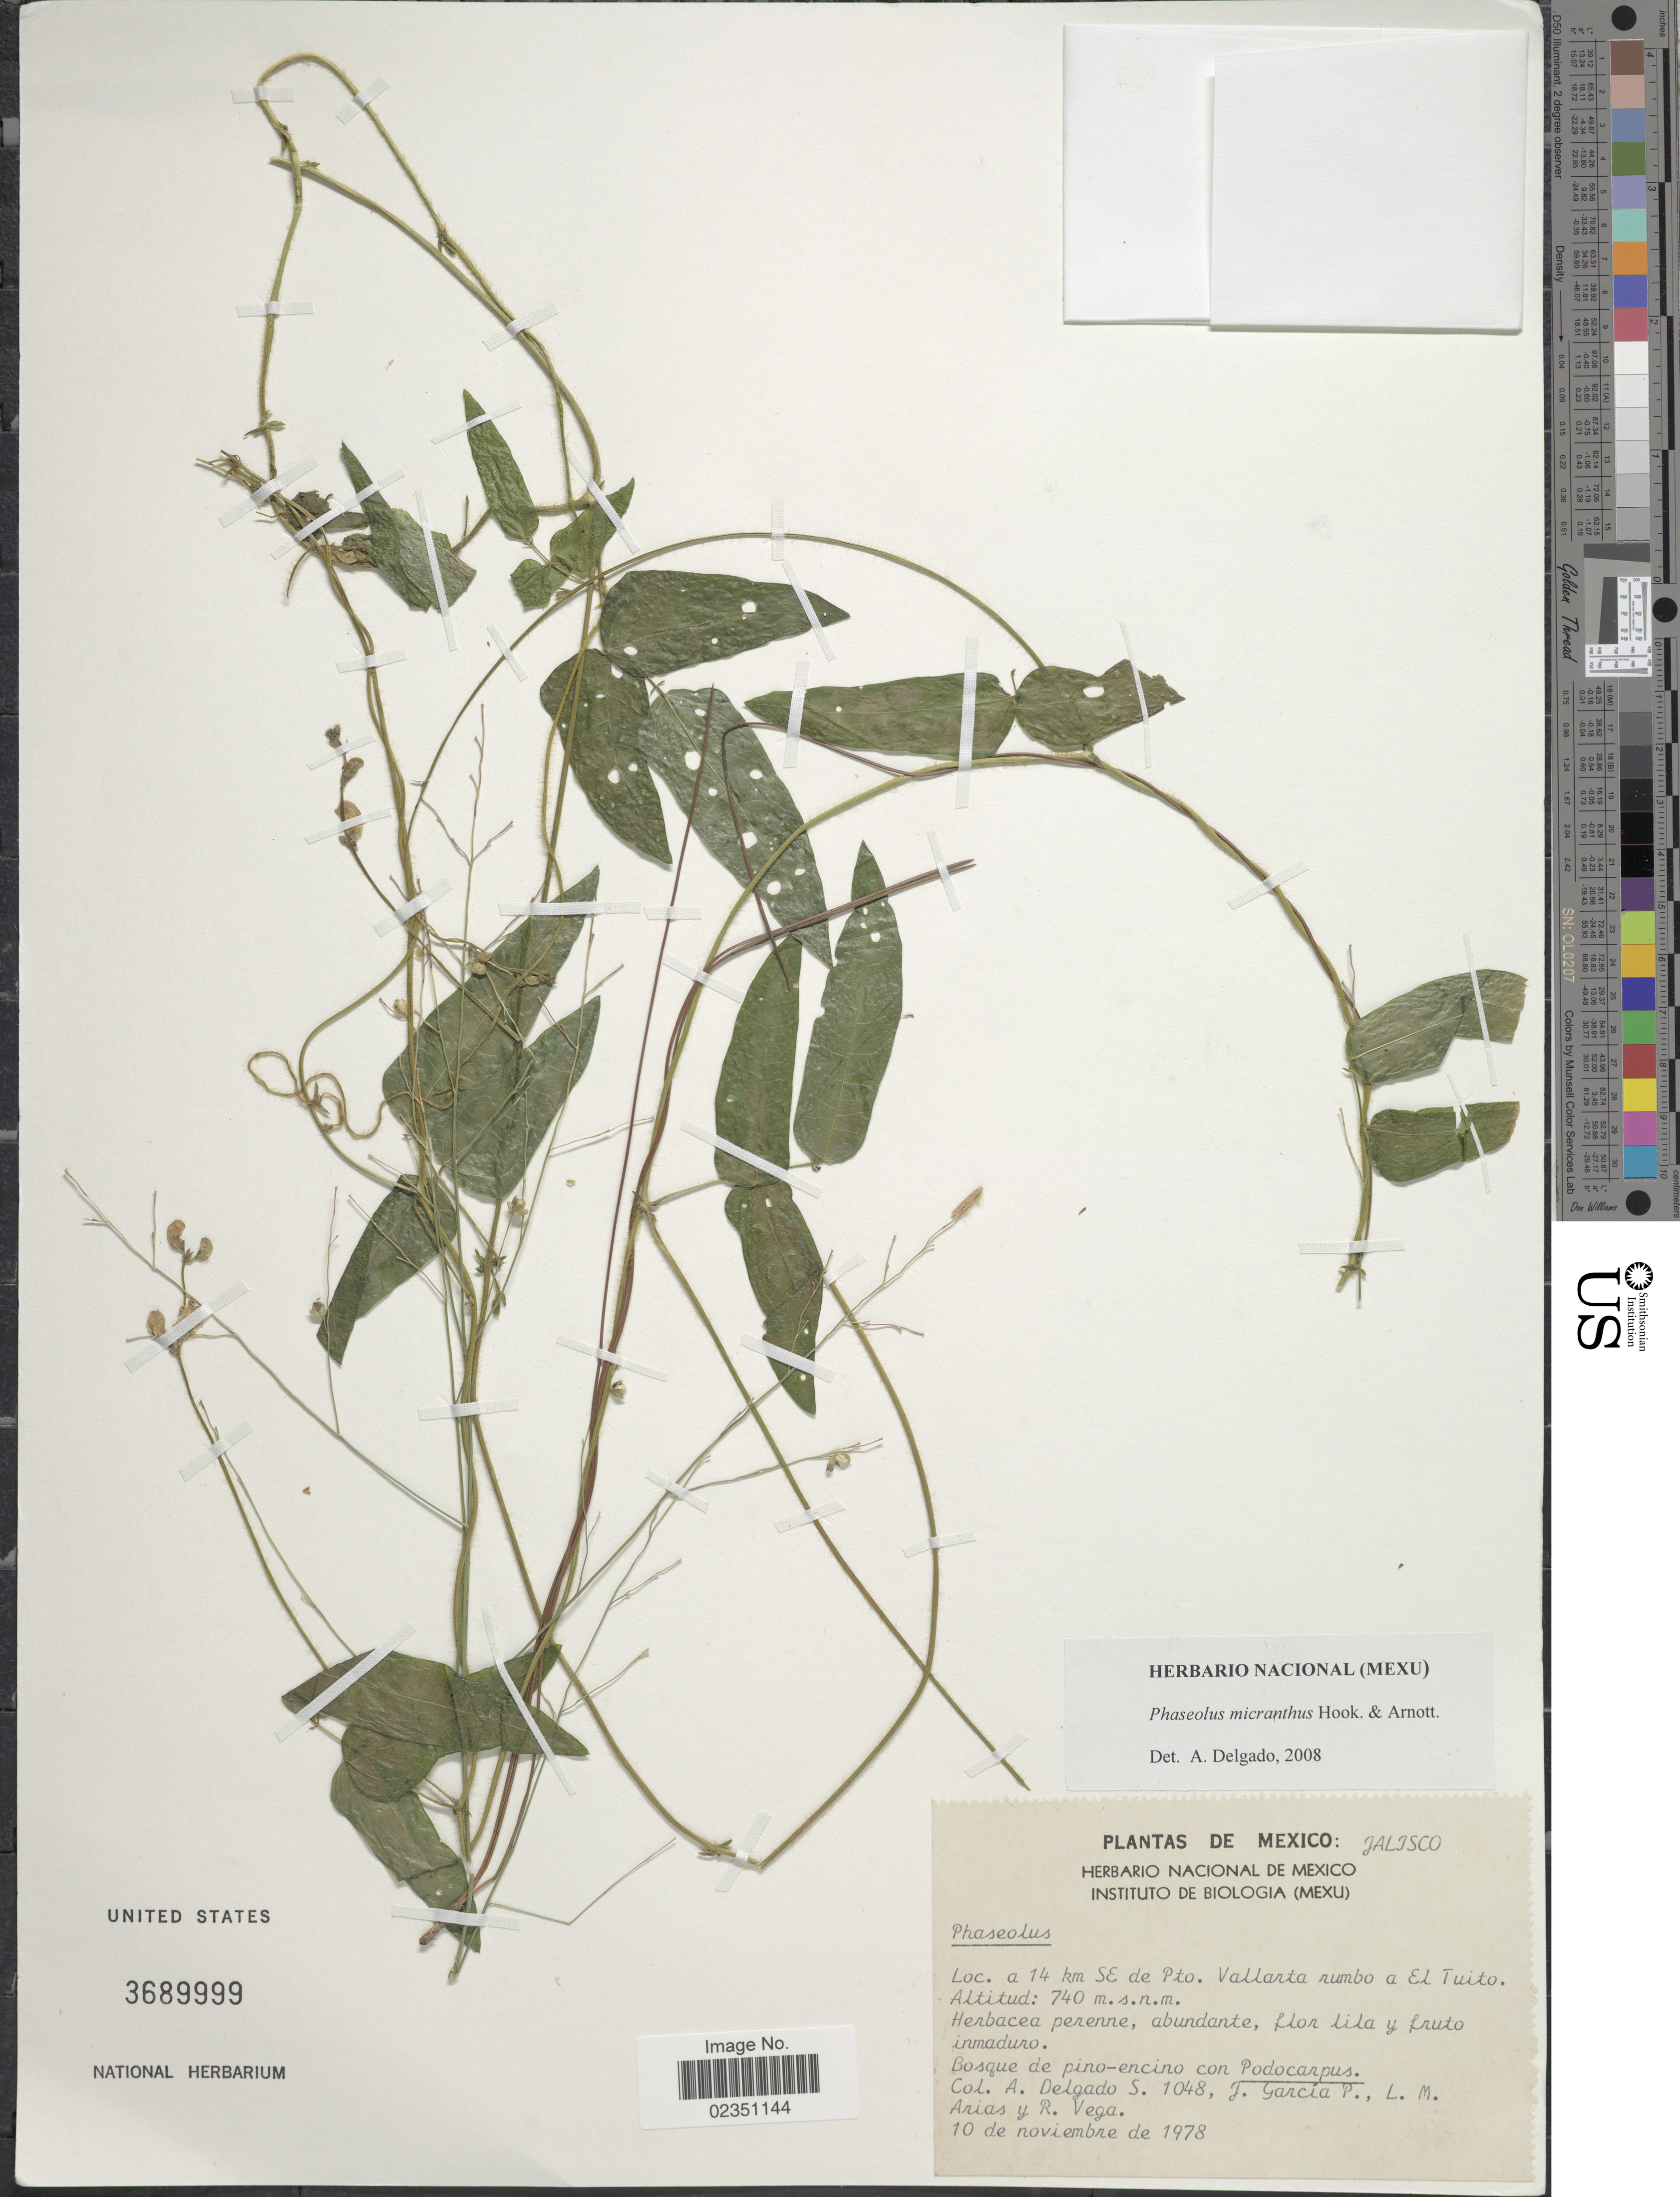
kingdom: Plantae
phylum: Tracheophyta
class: Magnoliopsida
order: Fabales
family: Fabaceae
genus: Phaseolus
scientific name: Phaseolus micranthus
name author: Hook. & Arn.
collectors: A. Delgado S., J. García-P., L. Arias & R. Vega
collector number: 1048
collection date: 1978-11-10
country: Mexico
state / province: Jalisco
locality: A 14 km SE de Pto. Vallanta rumbo a El Tuito.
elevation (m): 740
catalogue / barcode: US 3689999